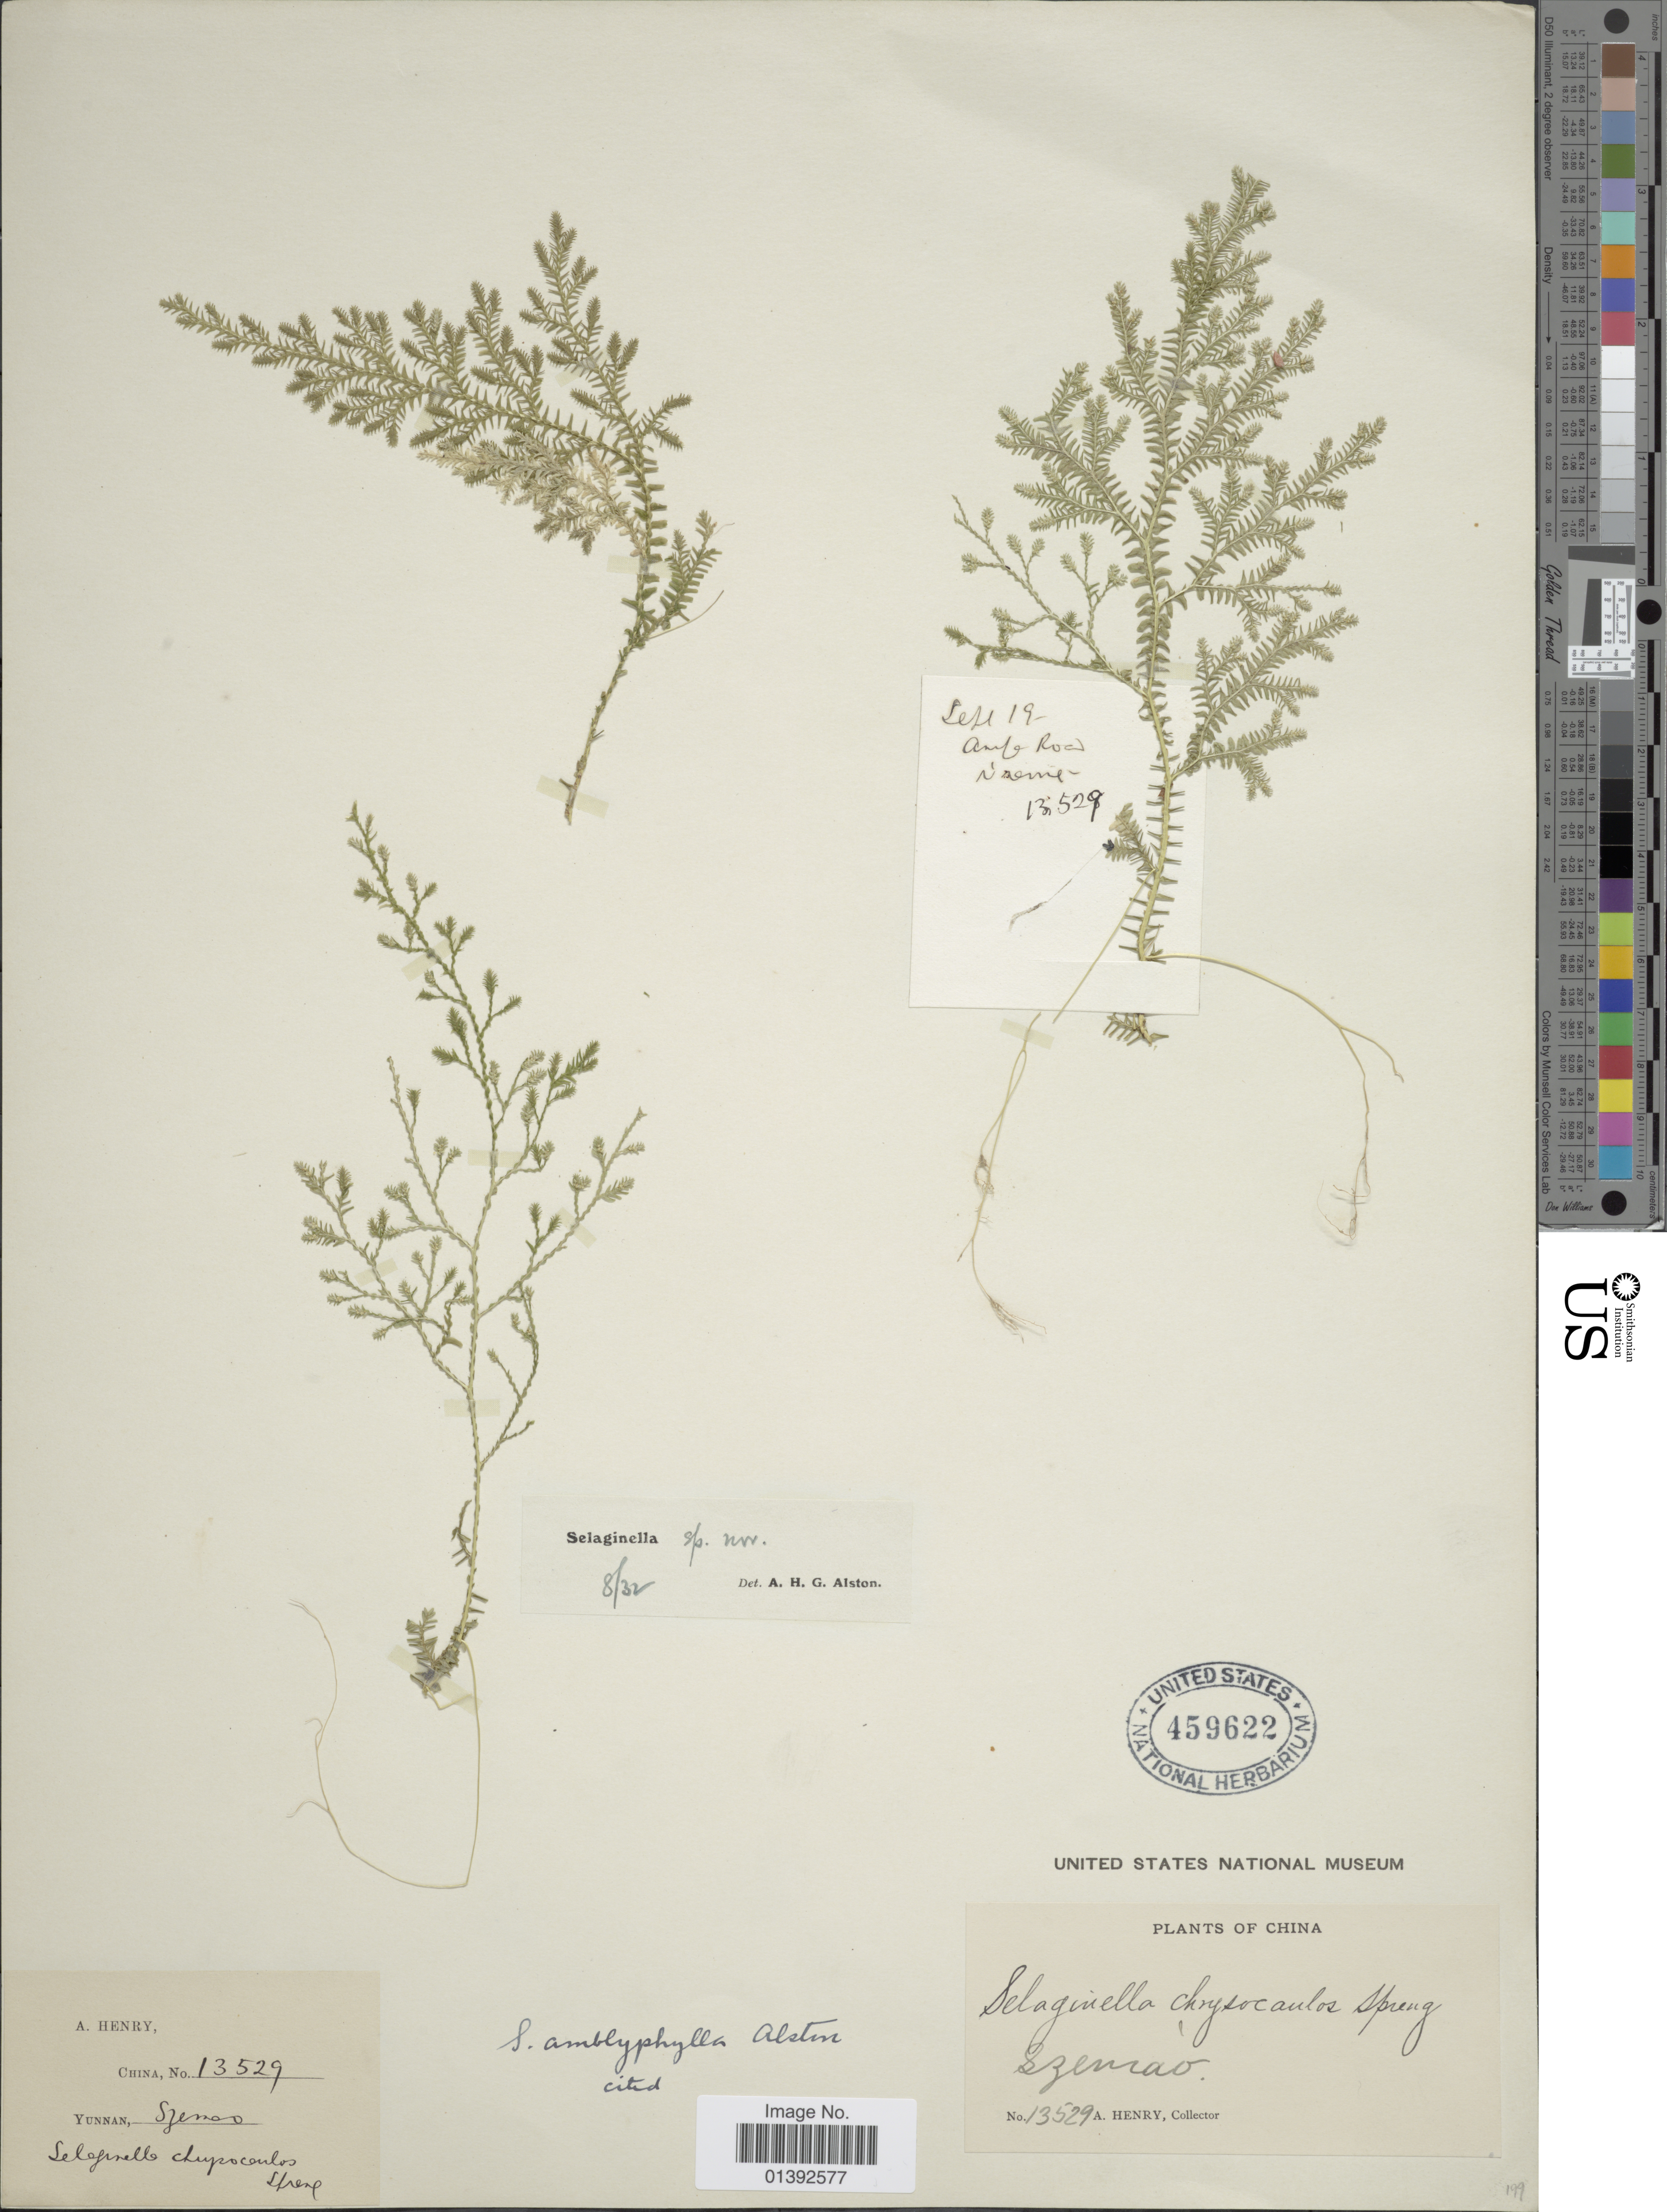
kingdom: Plantae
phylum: Tracheophyta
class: Lycopodiopsida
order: Selaginellales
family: Selaginellaceae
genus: Selaginella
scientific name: Selaginella amblyphylla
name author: Alston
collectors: A. Henry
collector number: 13529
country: China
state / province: Yunnan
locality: Szemao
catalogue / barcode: US 459622